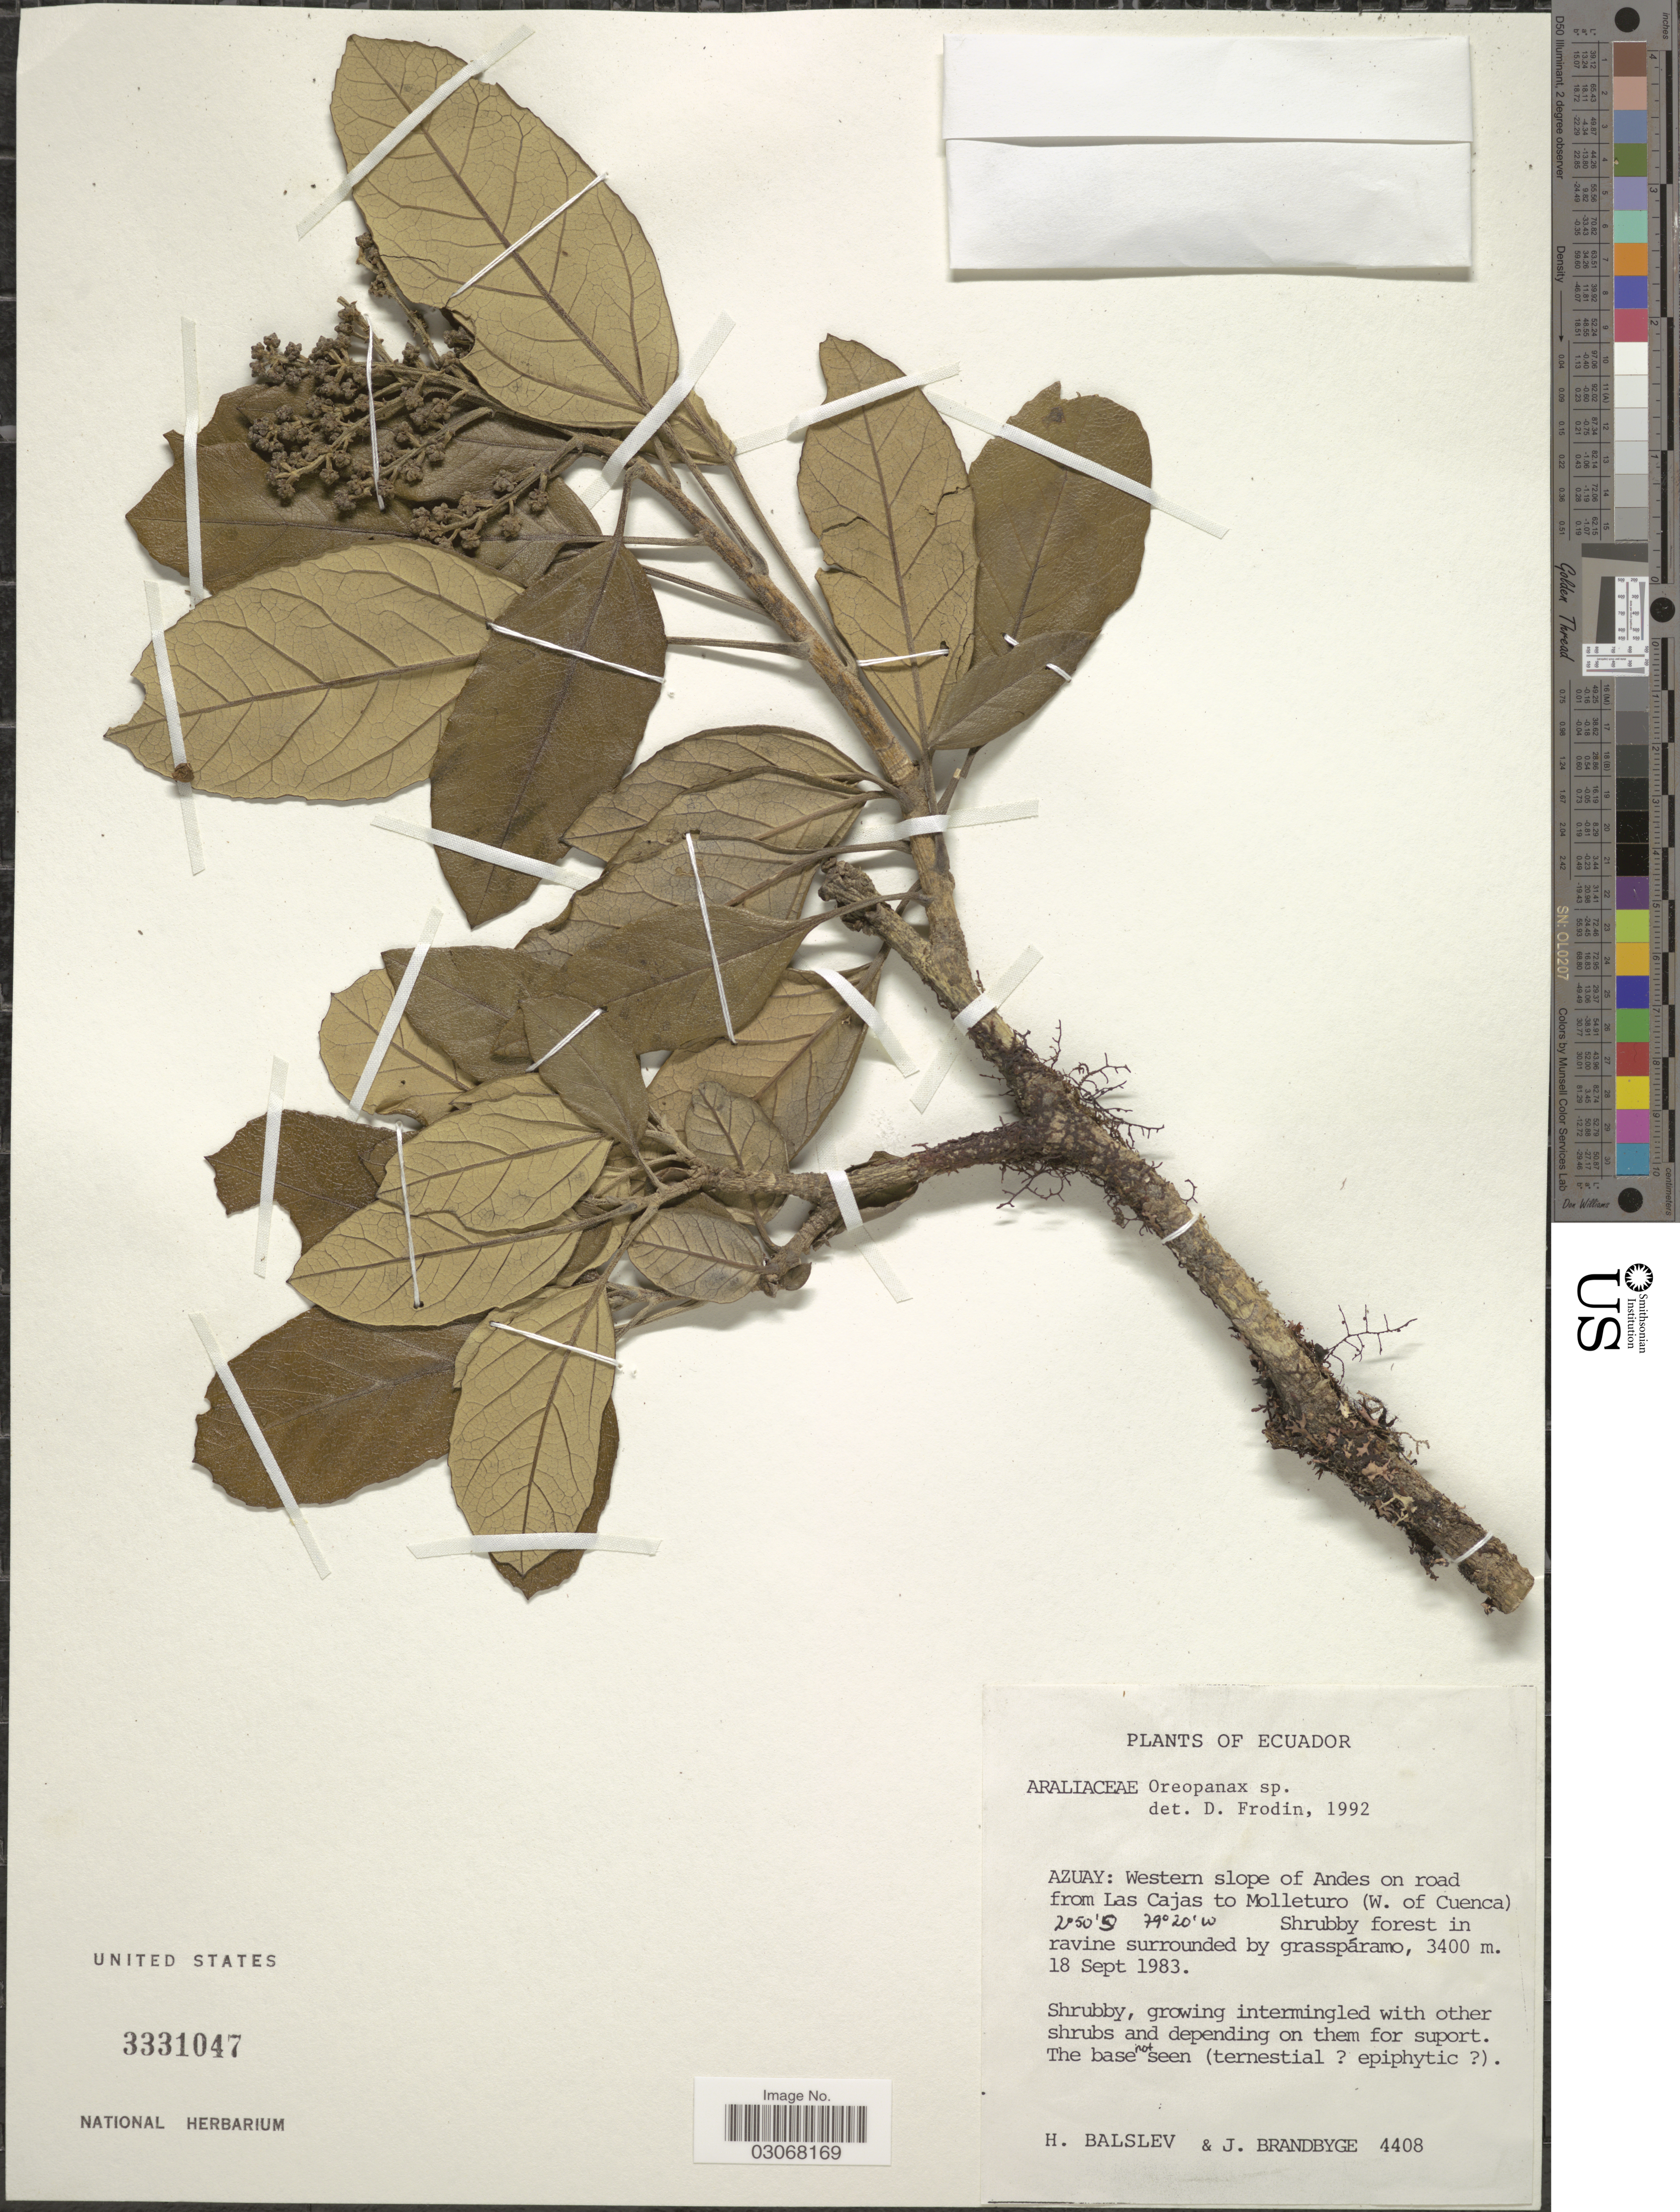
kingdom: Plantae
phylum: Tracheophyta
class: Magnoliopsida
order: Apiales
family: Araliaceae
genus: Oreopanax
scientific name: Oreopanax sp.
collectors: H. Balslev & J. Brandbyge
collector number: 4408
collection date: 1983-09-18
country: Ecuador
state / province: Azuay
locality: Azuay: Western slope of Andes on road from Las Cajas to Molleturo (W. of Cuenca).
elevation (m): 3400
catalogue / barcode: US 3331047